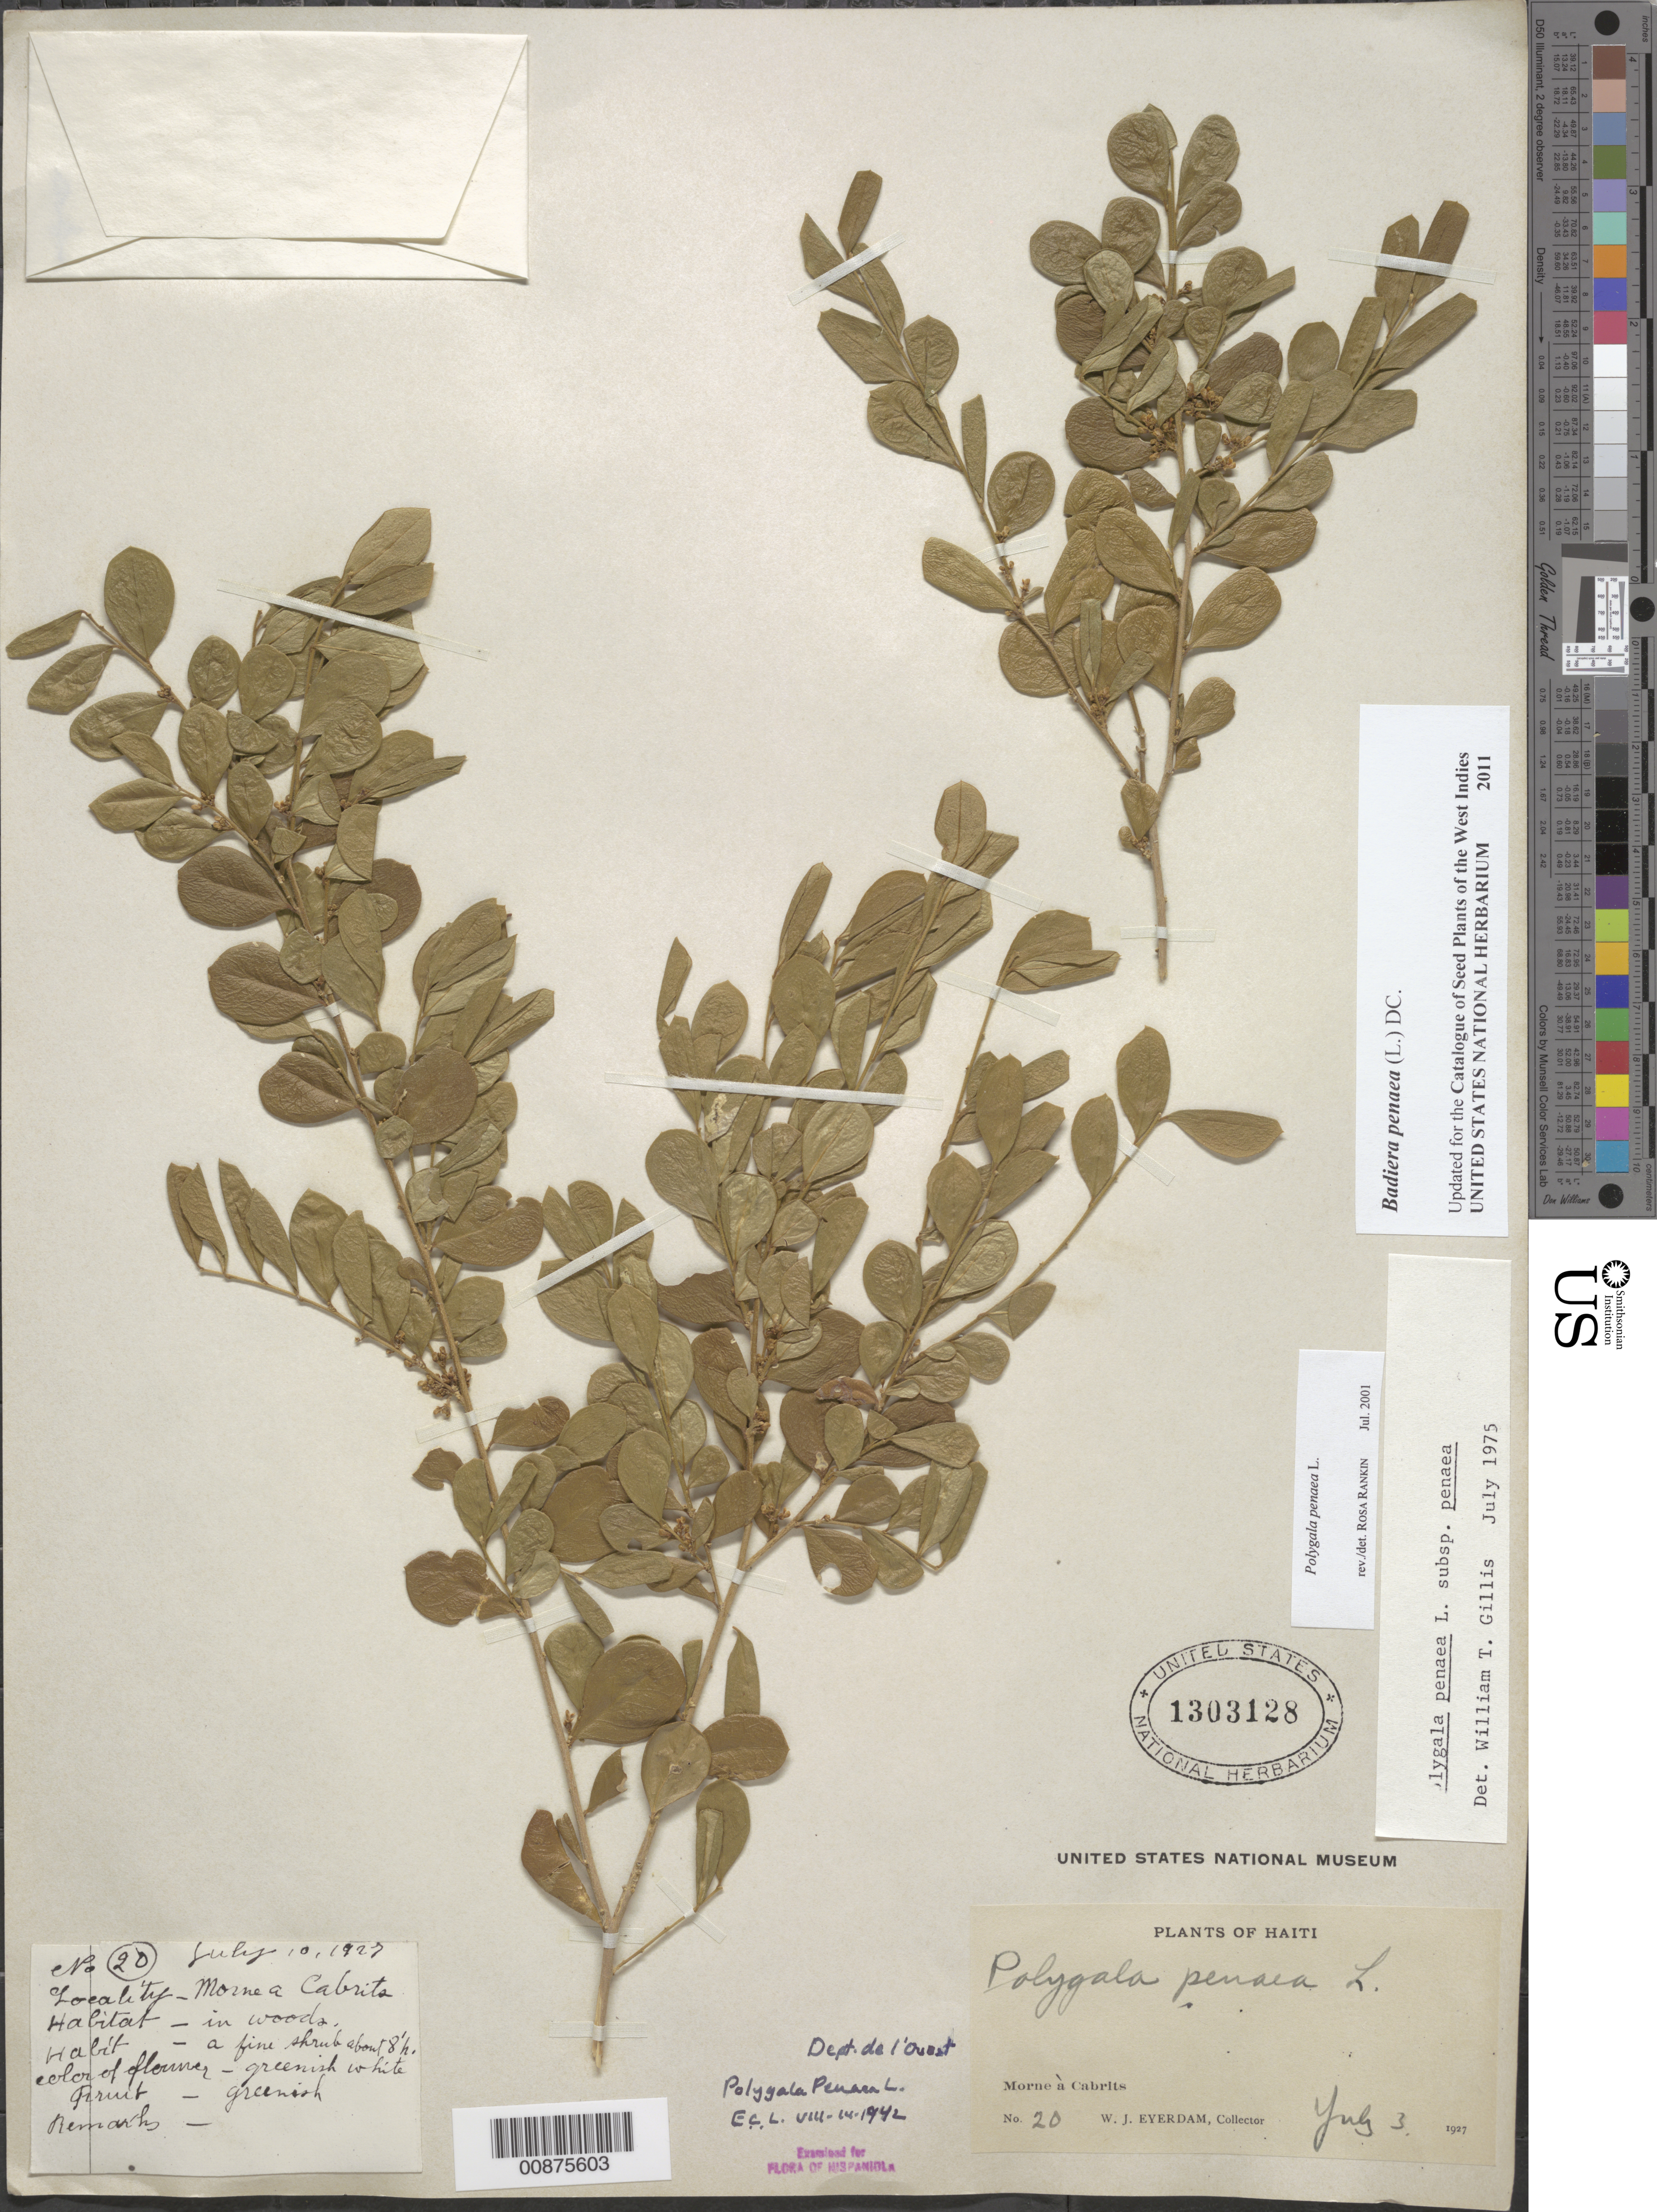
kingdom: Plantae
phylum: Tracheophyta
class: Magnoliopsida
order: Fabales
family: Polygalaceae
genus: Badiera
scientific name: Badiera penaea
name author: (L.) DC.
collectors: W. J. Eyerdam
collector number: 20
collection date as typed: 03 Jul 1927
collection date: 1927-07-03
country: Haiti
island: Hispaniola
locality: Morne a Cabrits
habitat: In woods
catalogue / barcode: US 1303128